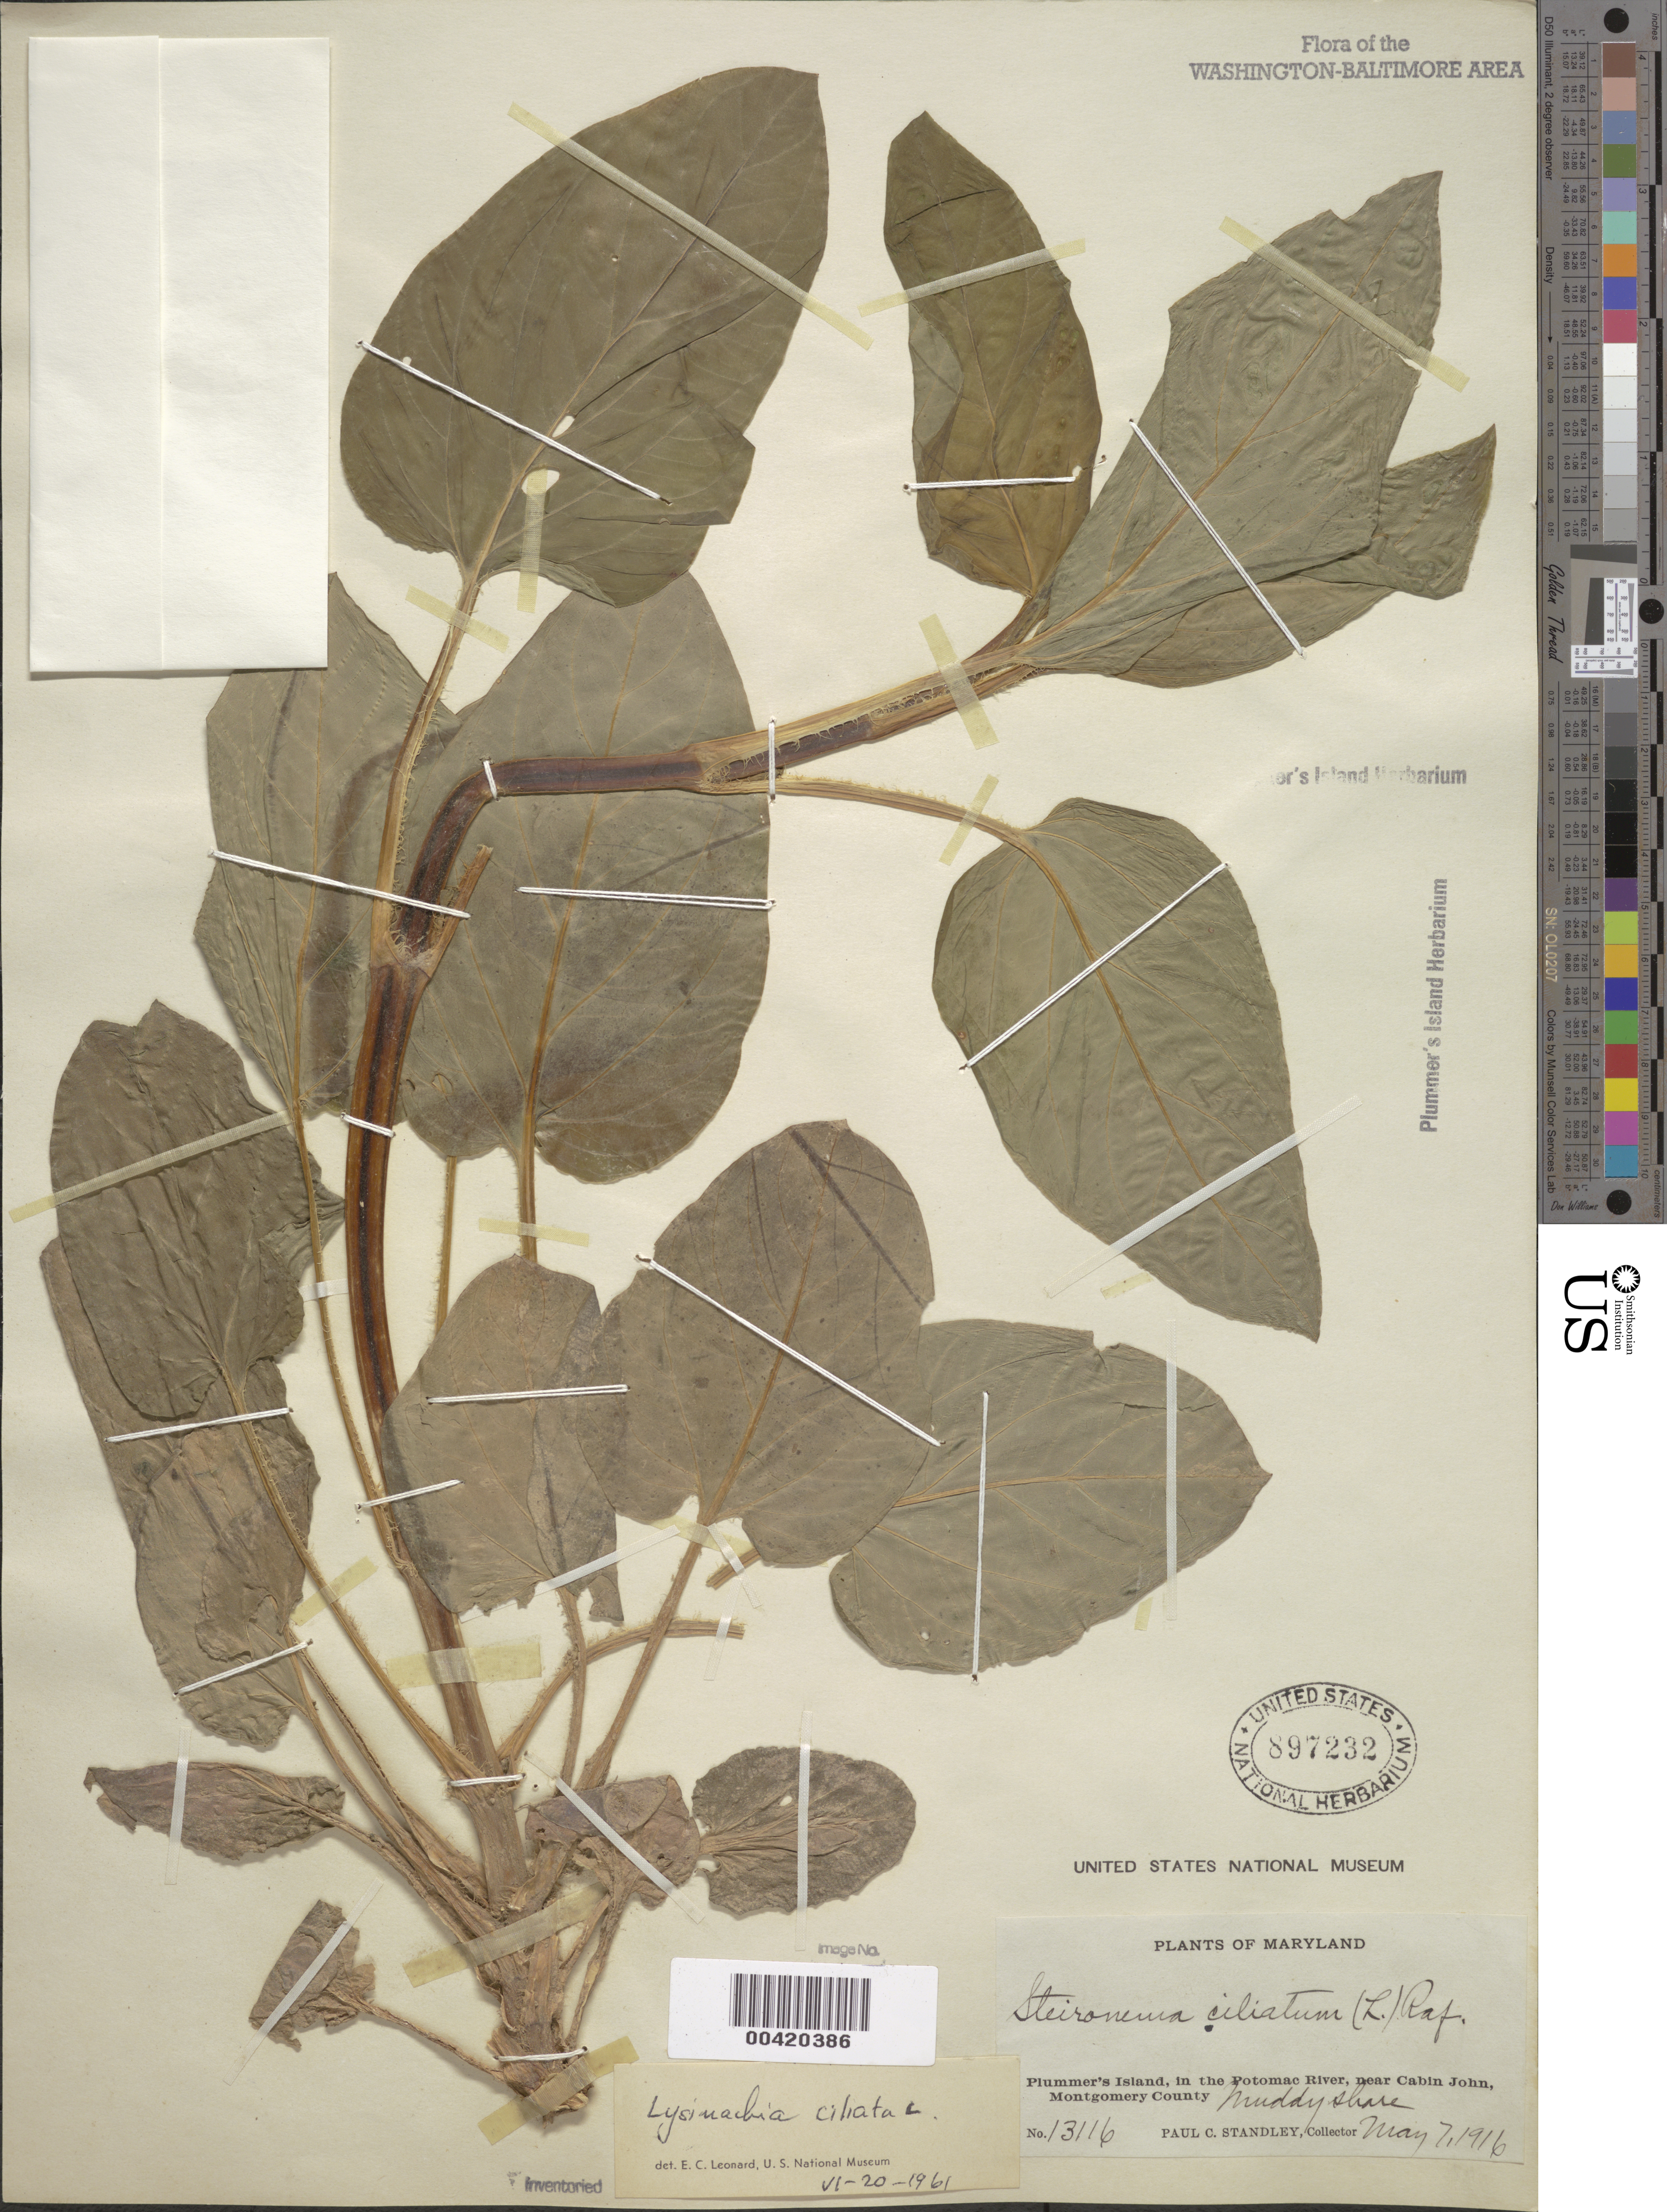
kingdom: Plantae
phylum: Tracheophyta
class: Magnoliopsida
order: Ericales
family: Primulaceae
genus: Lysimachia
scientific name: Lysimachia ciliata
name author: L.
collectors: P. C. Standley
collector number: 13116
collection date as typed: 07 May 1916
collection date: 1916-05-07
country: United States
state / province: Maryland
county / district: Montgomery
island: Plummers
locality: Plummer's Island C. & O. Canal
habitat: Muddy shore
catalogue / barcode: US 897232